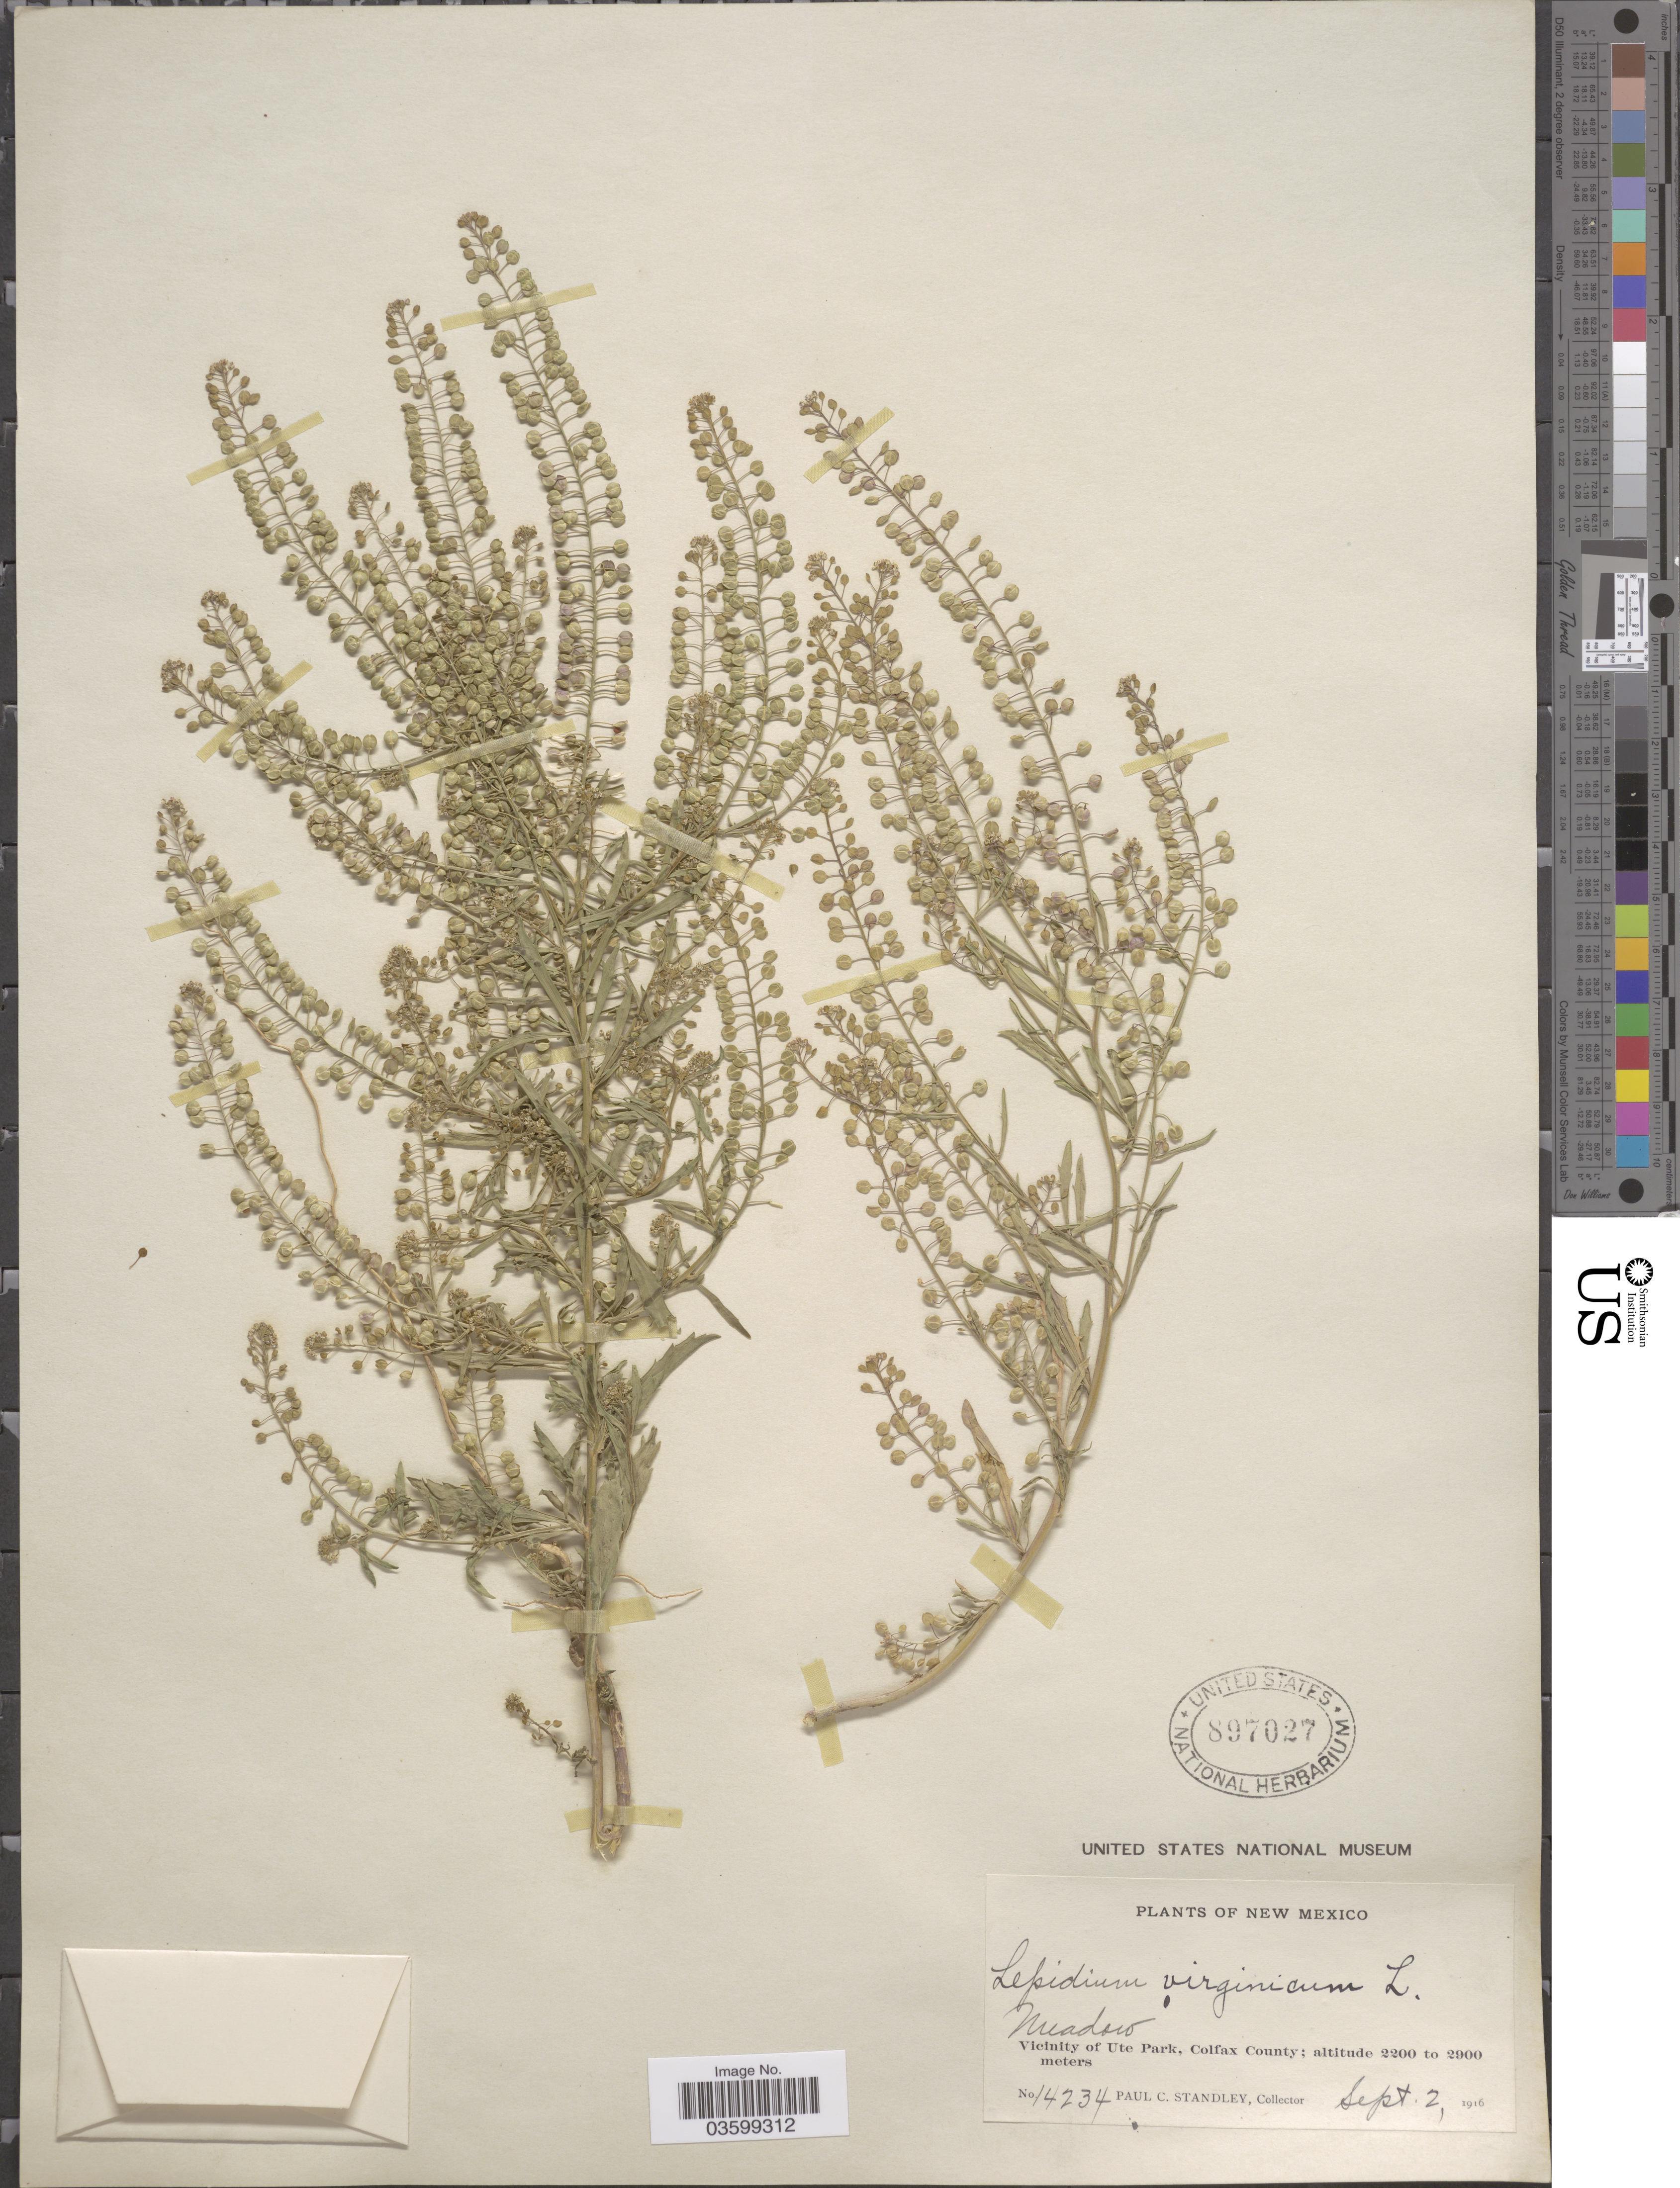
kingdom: Plantae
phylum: Tracheophyta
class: Magnoliopsida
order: Brassicales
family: Brassicaceae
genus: Lepidium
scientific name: Lepidium virginicum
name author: L.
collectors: P. C. Standley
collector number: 14234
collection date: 1916-09-02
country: United States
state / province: New Mexico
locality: Vicinity of Ute Park, Colfax County.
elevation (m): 2200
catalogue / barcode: US 897027